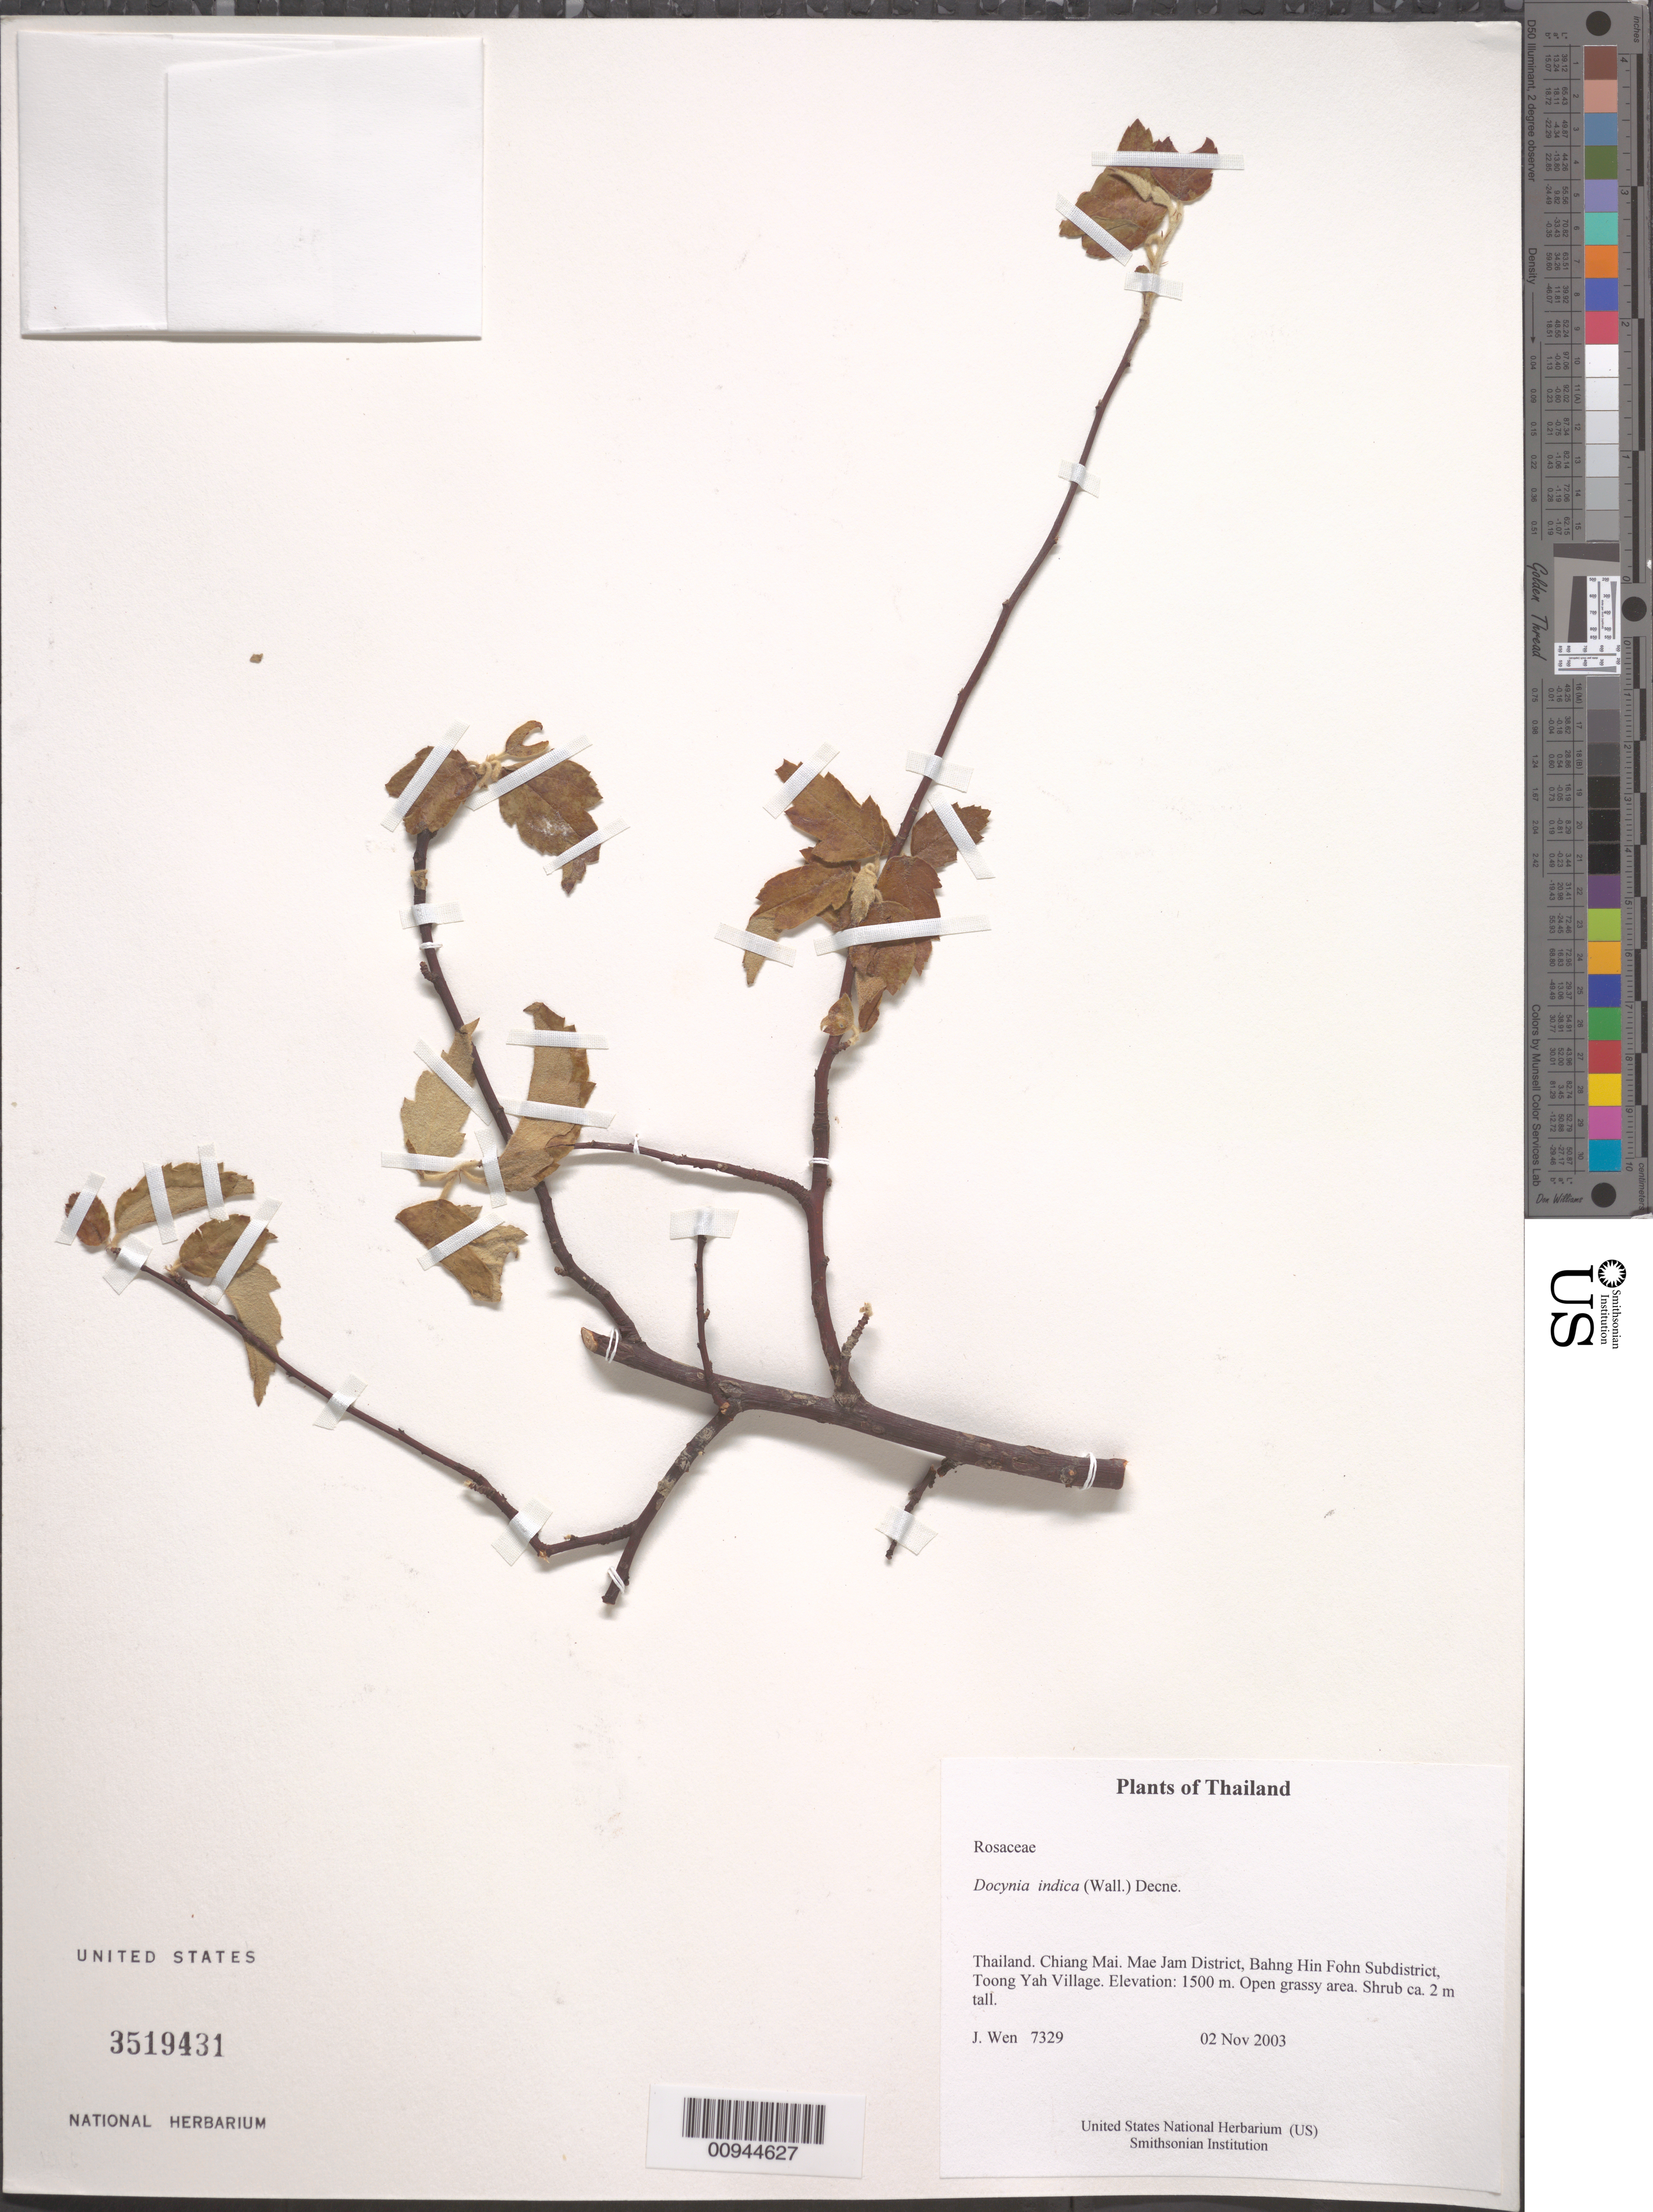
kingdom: Plantae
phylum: Tracheophyta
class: Magnoliopsida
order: Rosales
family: Rosaceae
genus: Docynia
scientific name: Docynia indica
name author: (Wall.) Decne.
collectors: J. Wen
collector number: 7329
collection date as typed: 02 Nov 2003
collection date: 2003-11-02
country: Thailand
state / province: Chiang Mai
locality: Mae Jam District, Bahng Hin Fohn Subdistrict, Toong Yah Village.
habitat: Open grassy area.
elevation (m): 1500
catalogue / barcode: US 3519431